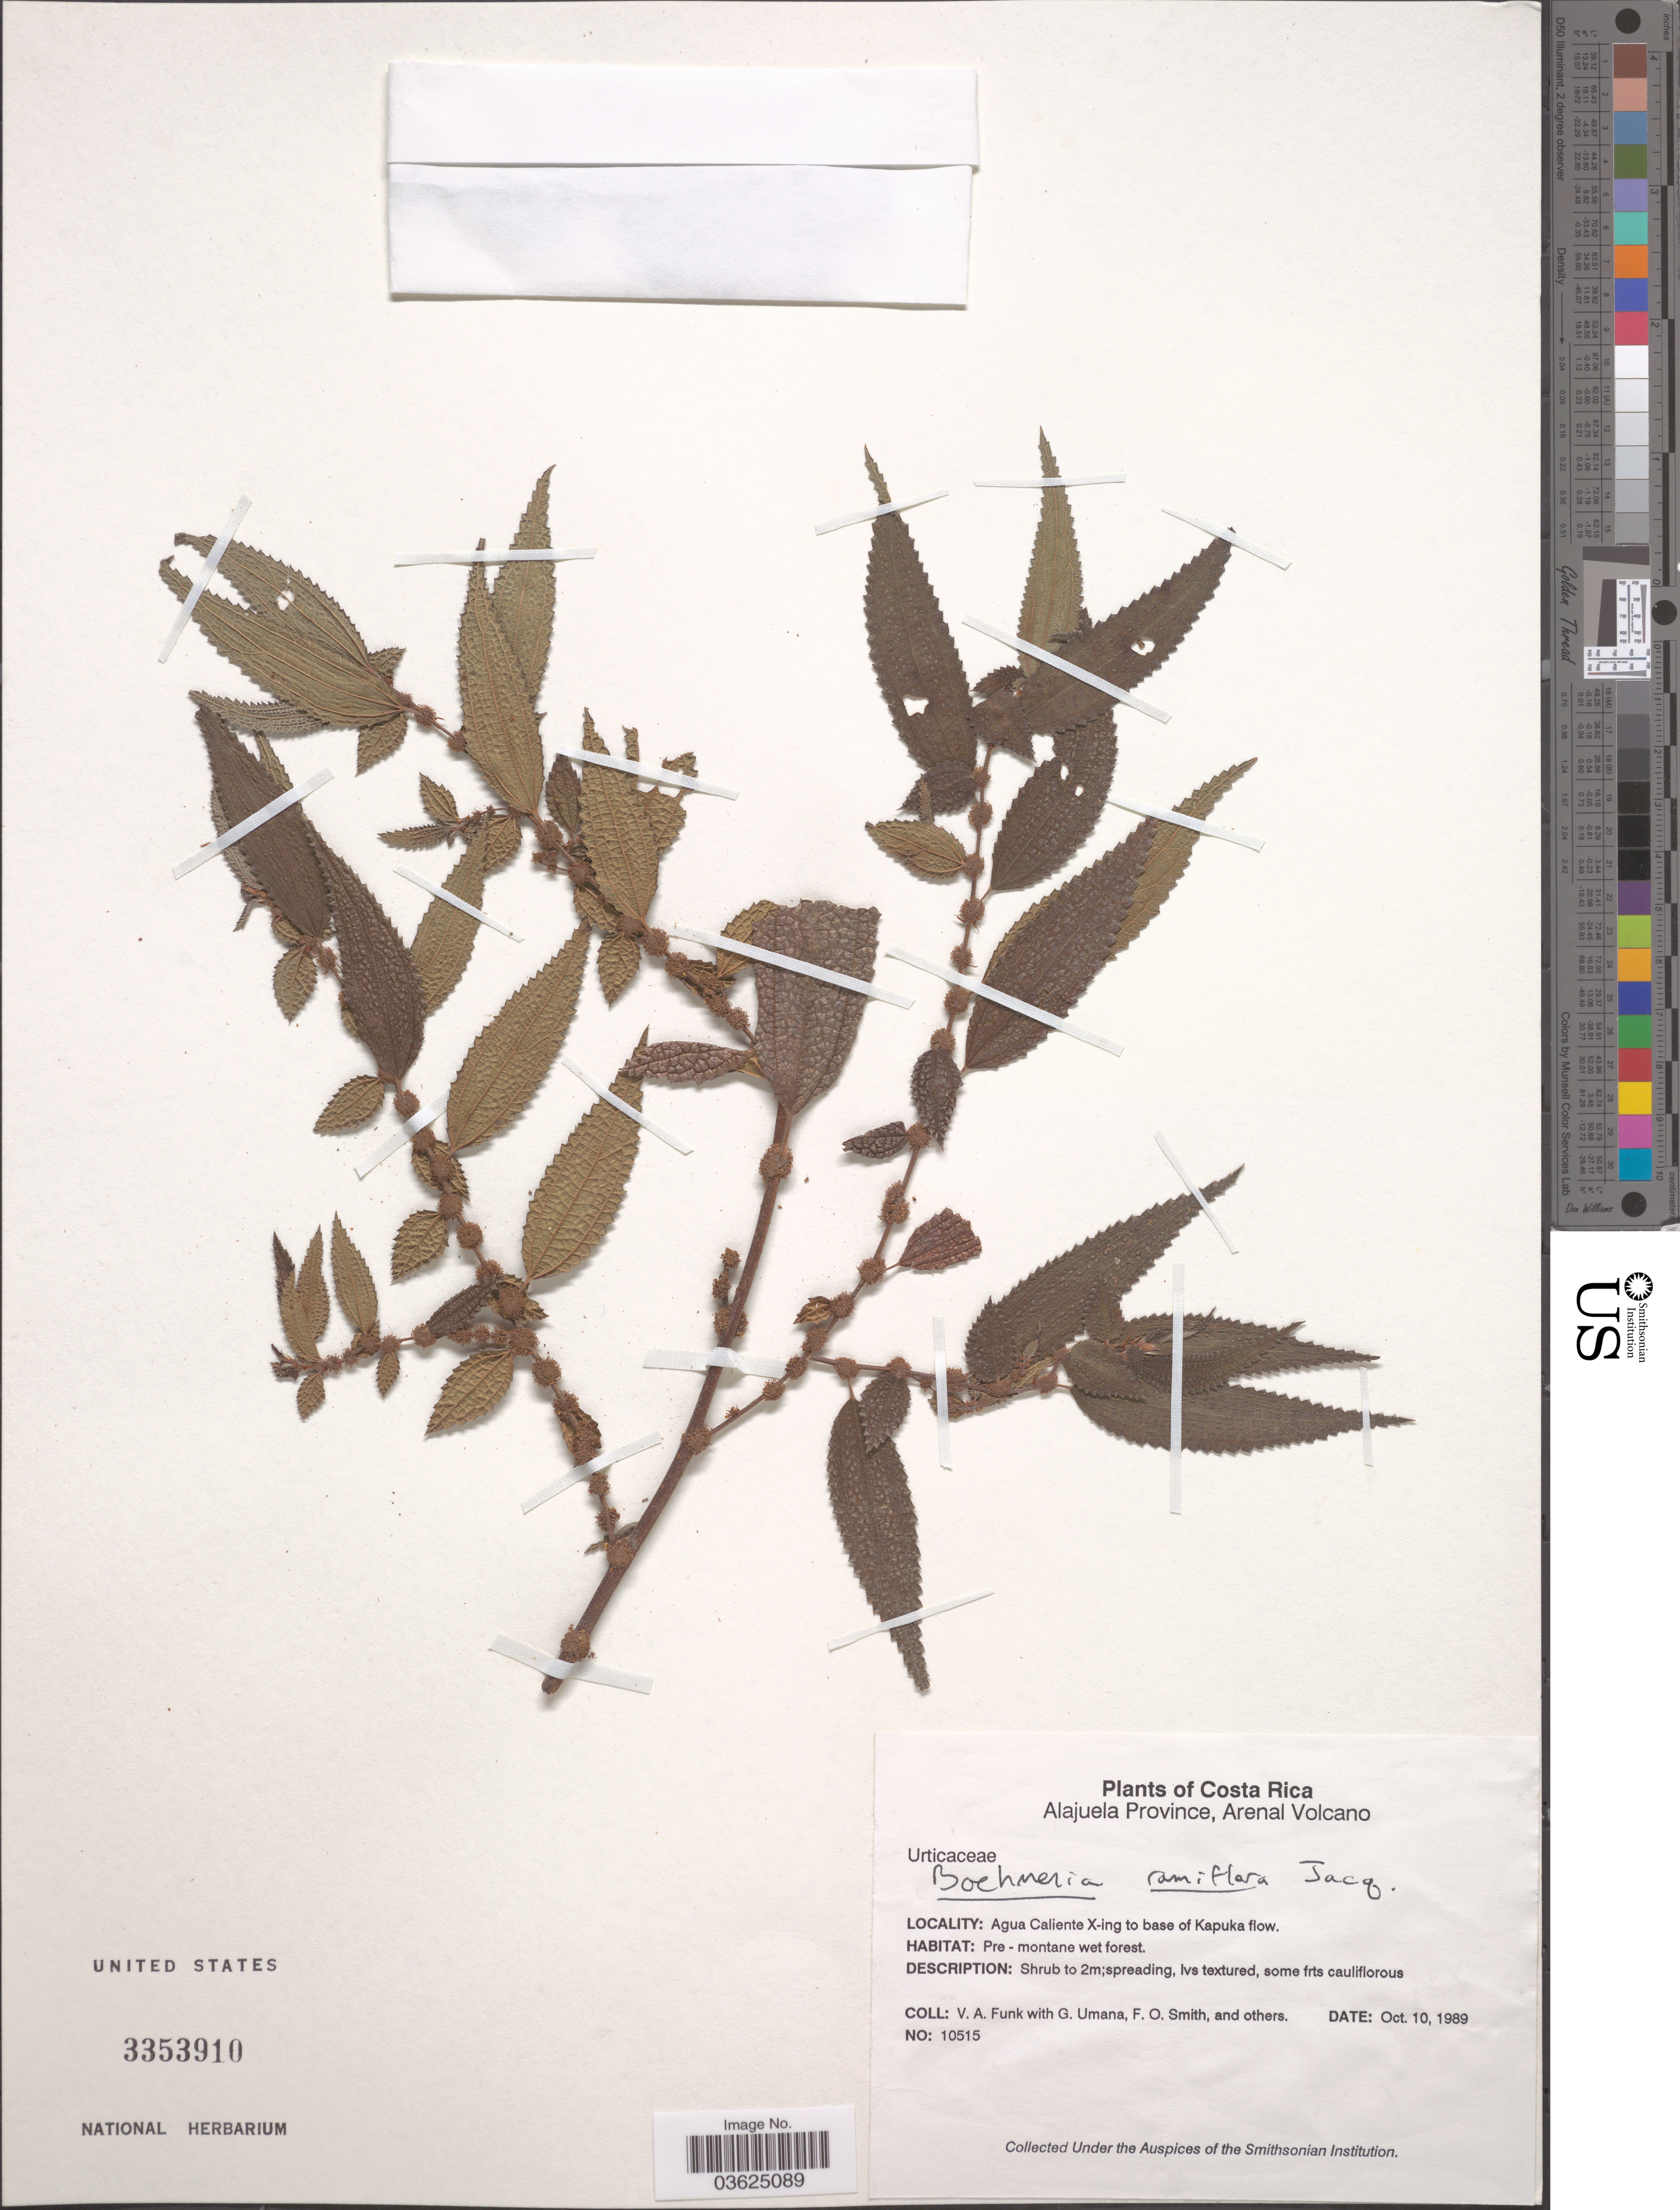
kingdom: Plantae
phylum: Tracheophyta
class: Magnoliopsida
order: Rosales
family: Urticaceae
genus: Boehmeria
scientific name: Boehmeria ramiflora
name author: Jacq.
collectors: V. Funk, G. Umana, F. Smith & et al.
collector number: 10515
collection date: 1989-10-10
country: Costa Rica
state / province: Alajuela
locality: Arenal Volcano. Agua Caliente X-ing to base of Kapuka flow.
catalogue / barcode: US 3353910